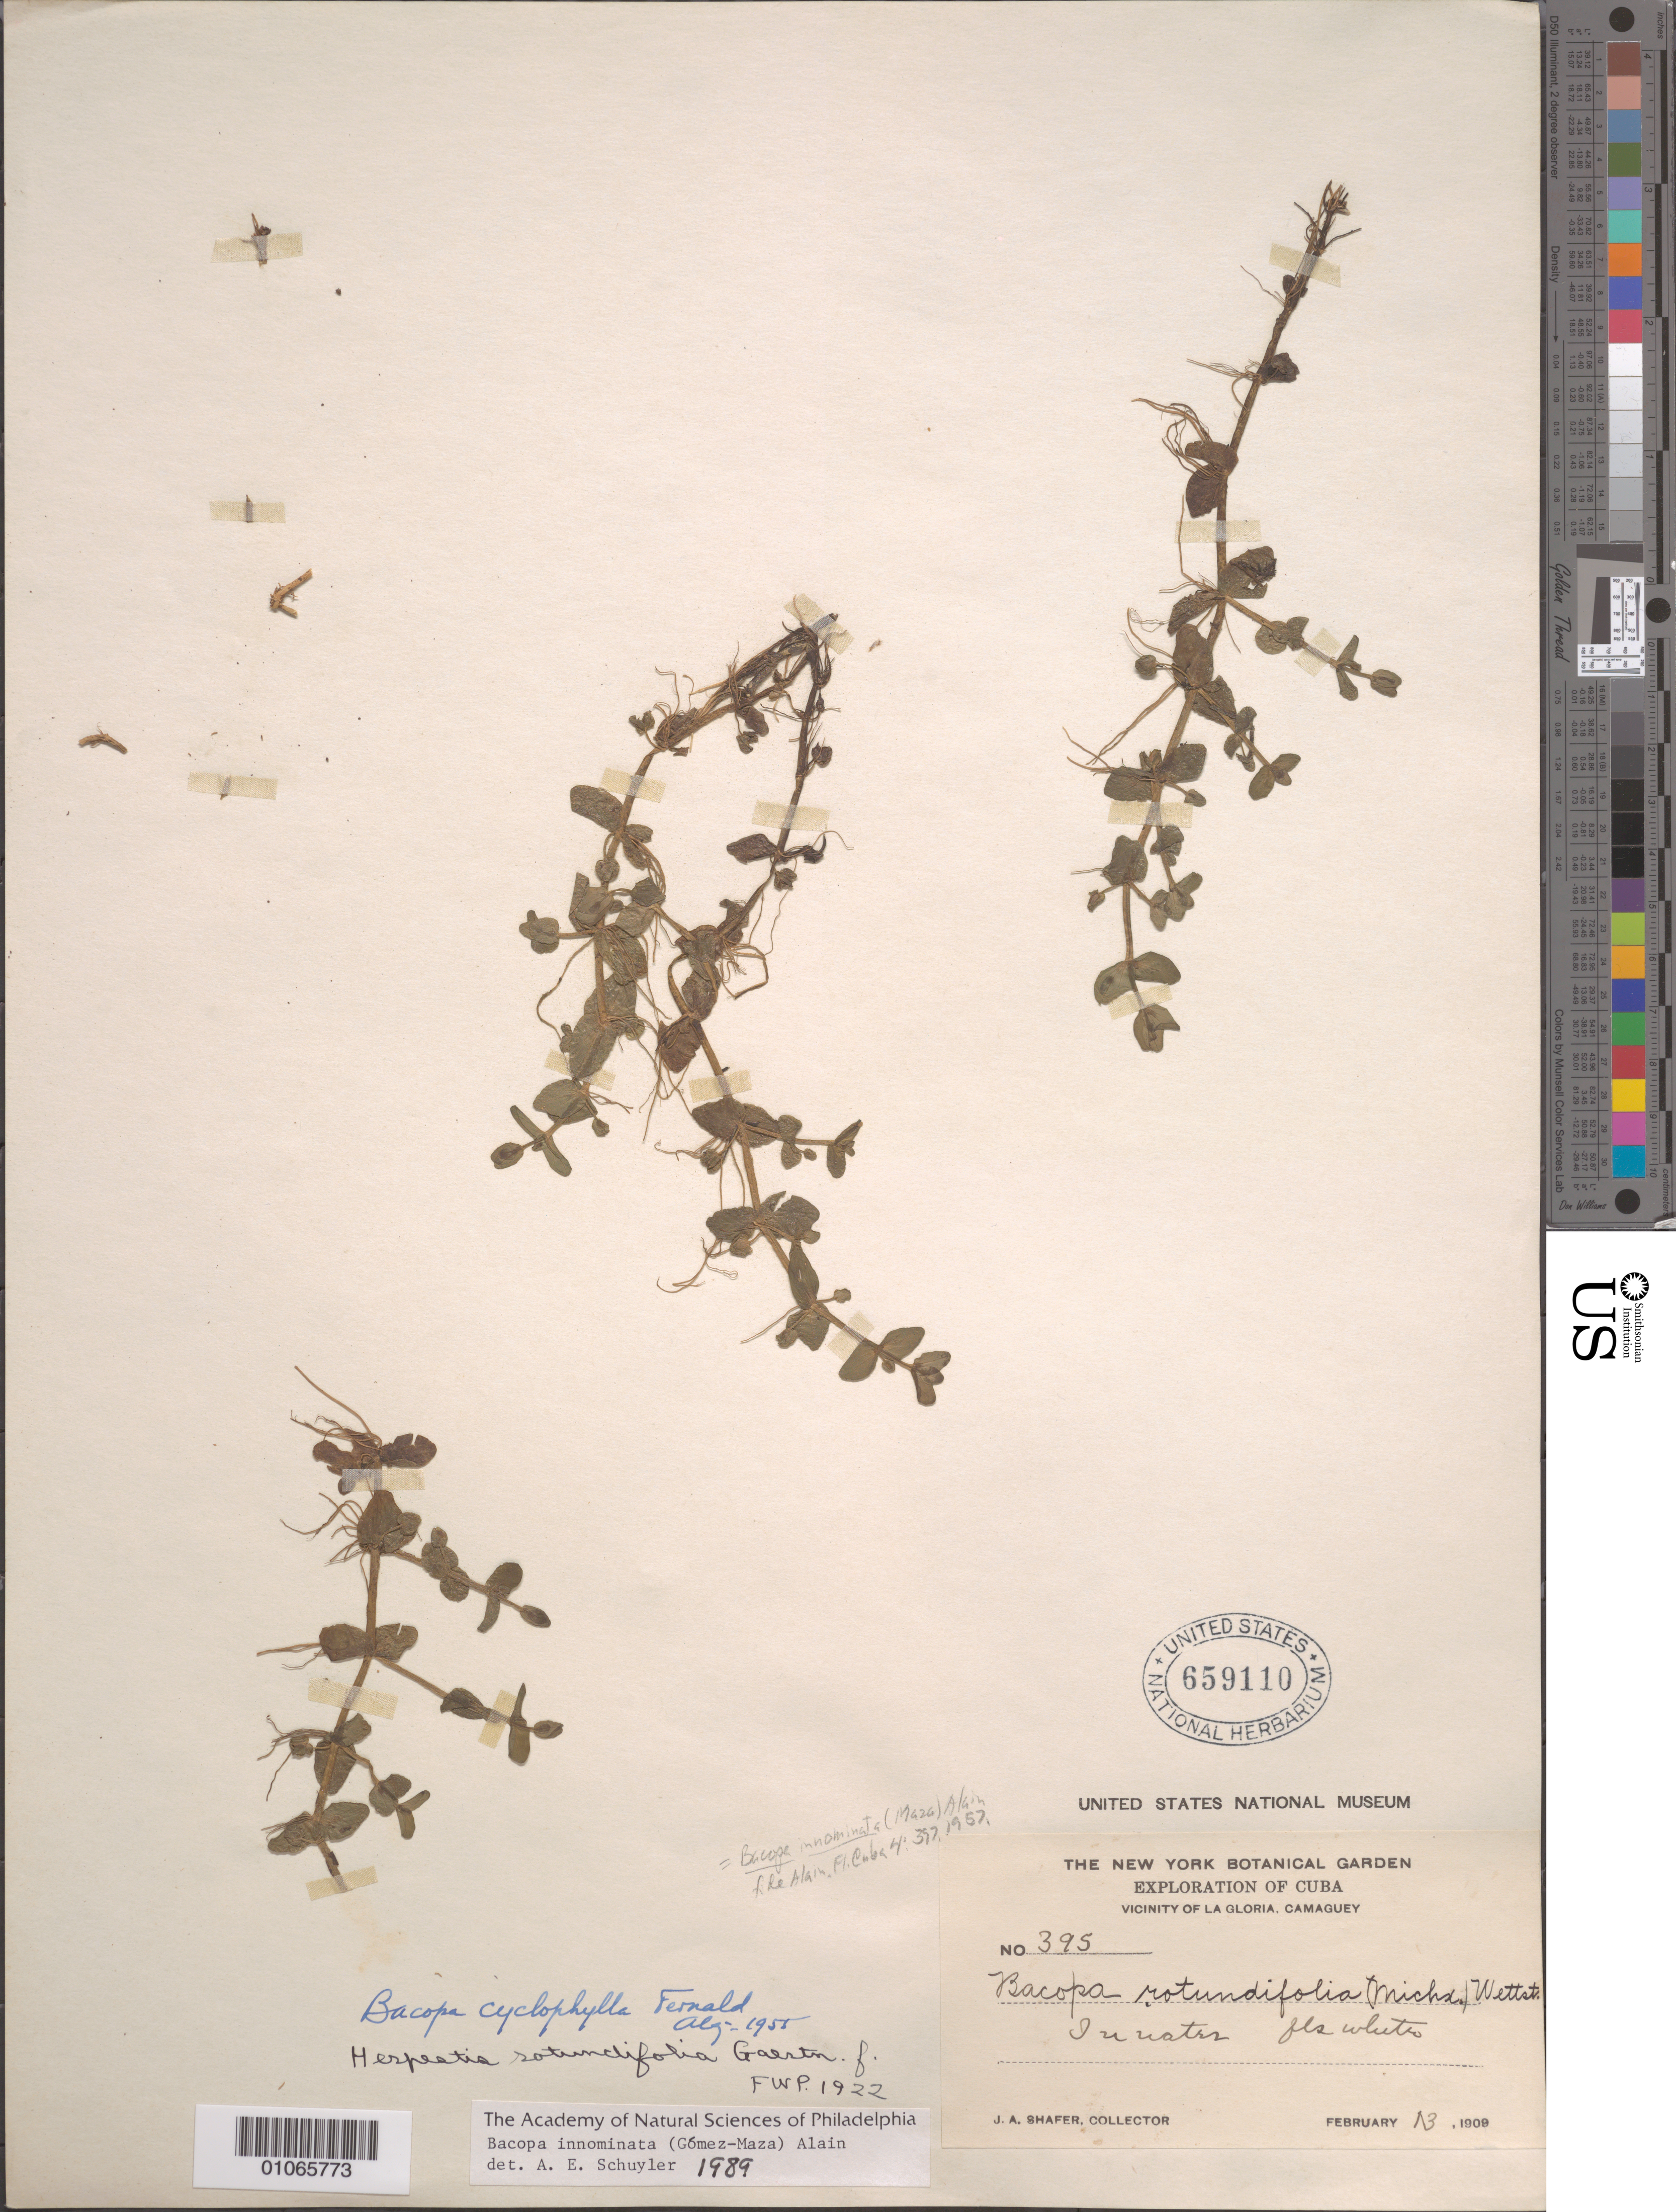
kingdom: Plantae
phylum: Tracheophyta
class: Magnoliopsida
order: Lamiales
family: Plantaginaceae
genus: Bacopa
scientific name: Bacopa innominata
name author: (M. Gómez) Alain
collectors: J. A. Shafer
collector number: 395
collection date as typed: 13 Feb 1909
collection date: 1909-02-13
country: Cuba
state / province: Camagüey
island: Cuba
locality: In water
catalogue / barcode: US 659110